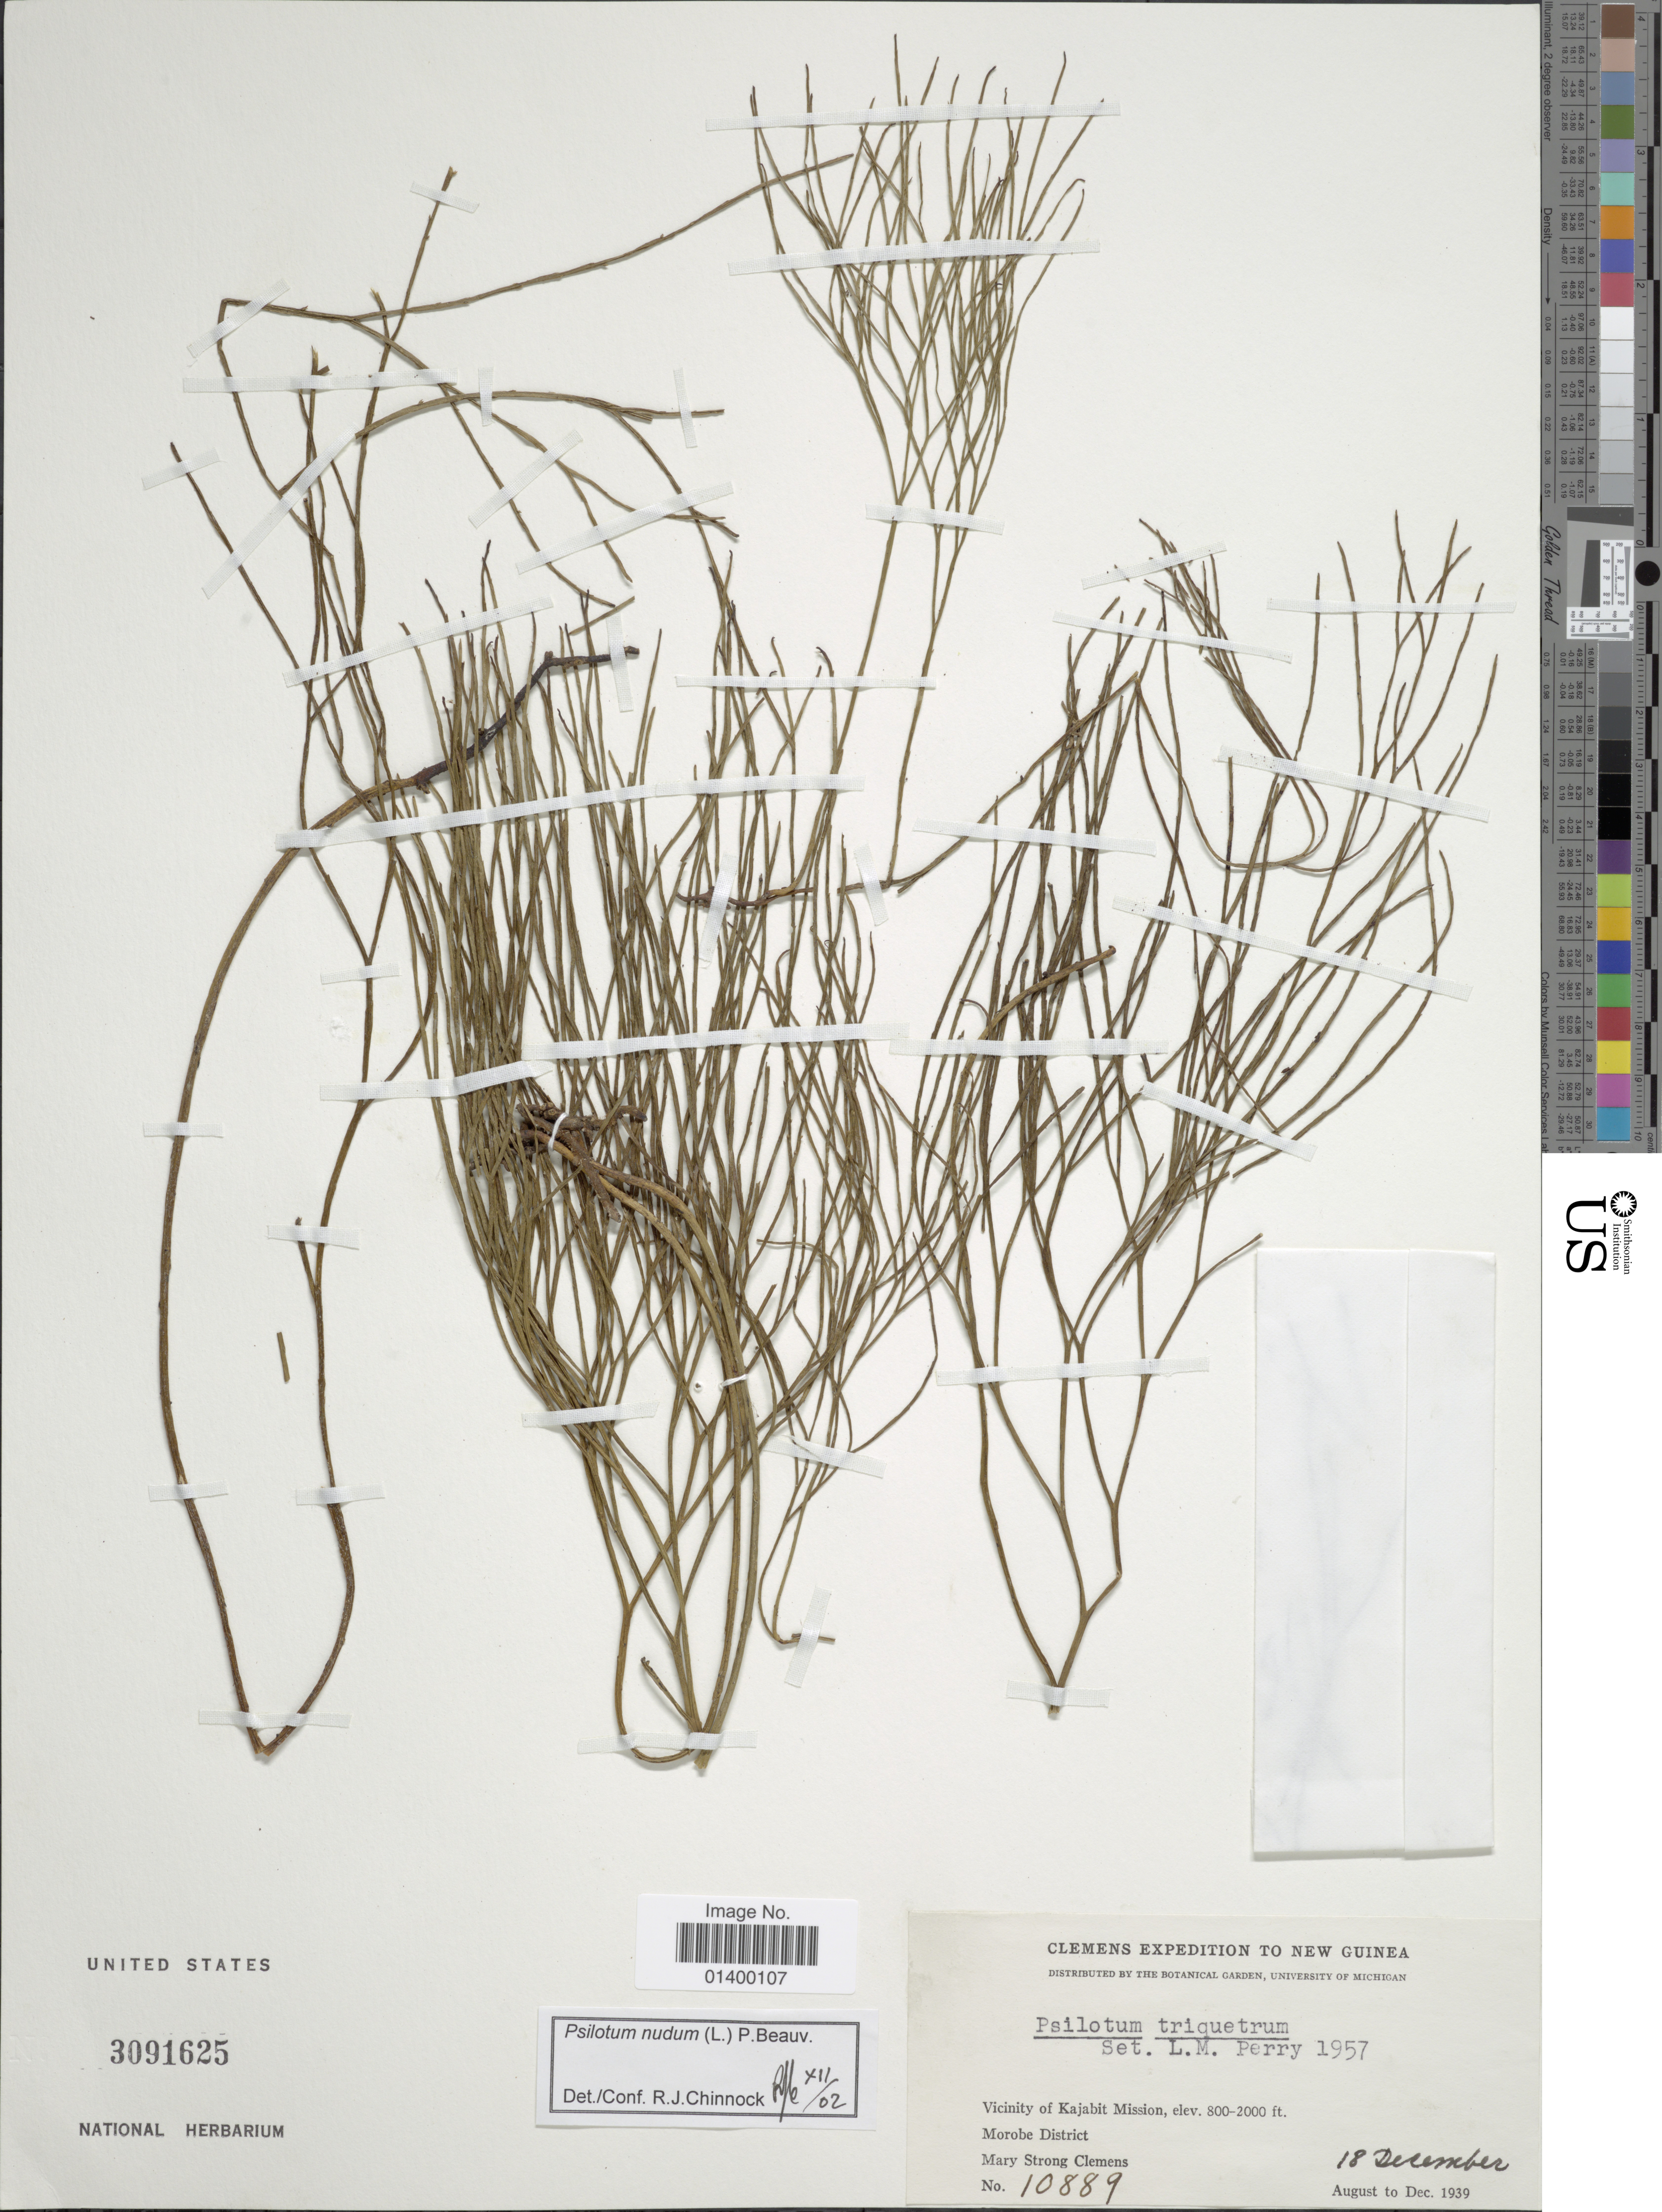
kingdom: Plantae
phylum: Tracheophyta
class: Polypodiopsida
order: Psilotales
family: Psilotaceae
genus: Psilotum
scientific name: Psilotum nudum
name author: (L.) P. Beauv.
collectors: M. S. Clemens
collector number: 10889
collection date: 1930-12-18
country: Papua New Guinea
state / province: Morobe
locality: Vicinity of Kajabit Mission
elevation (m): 244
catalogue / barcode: US 3091625